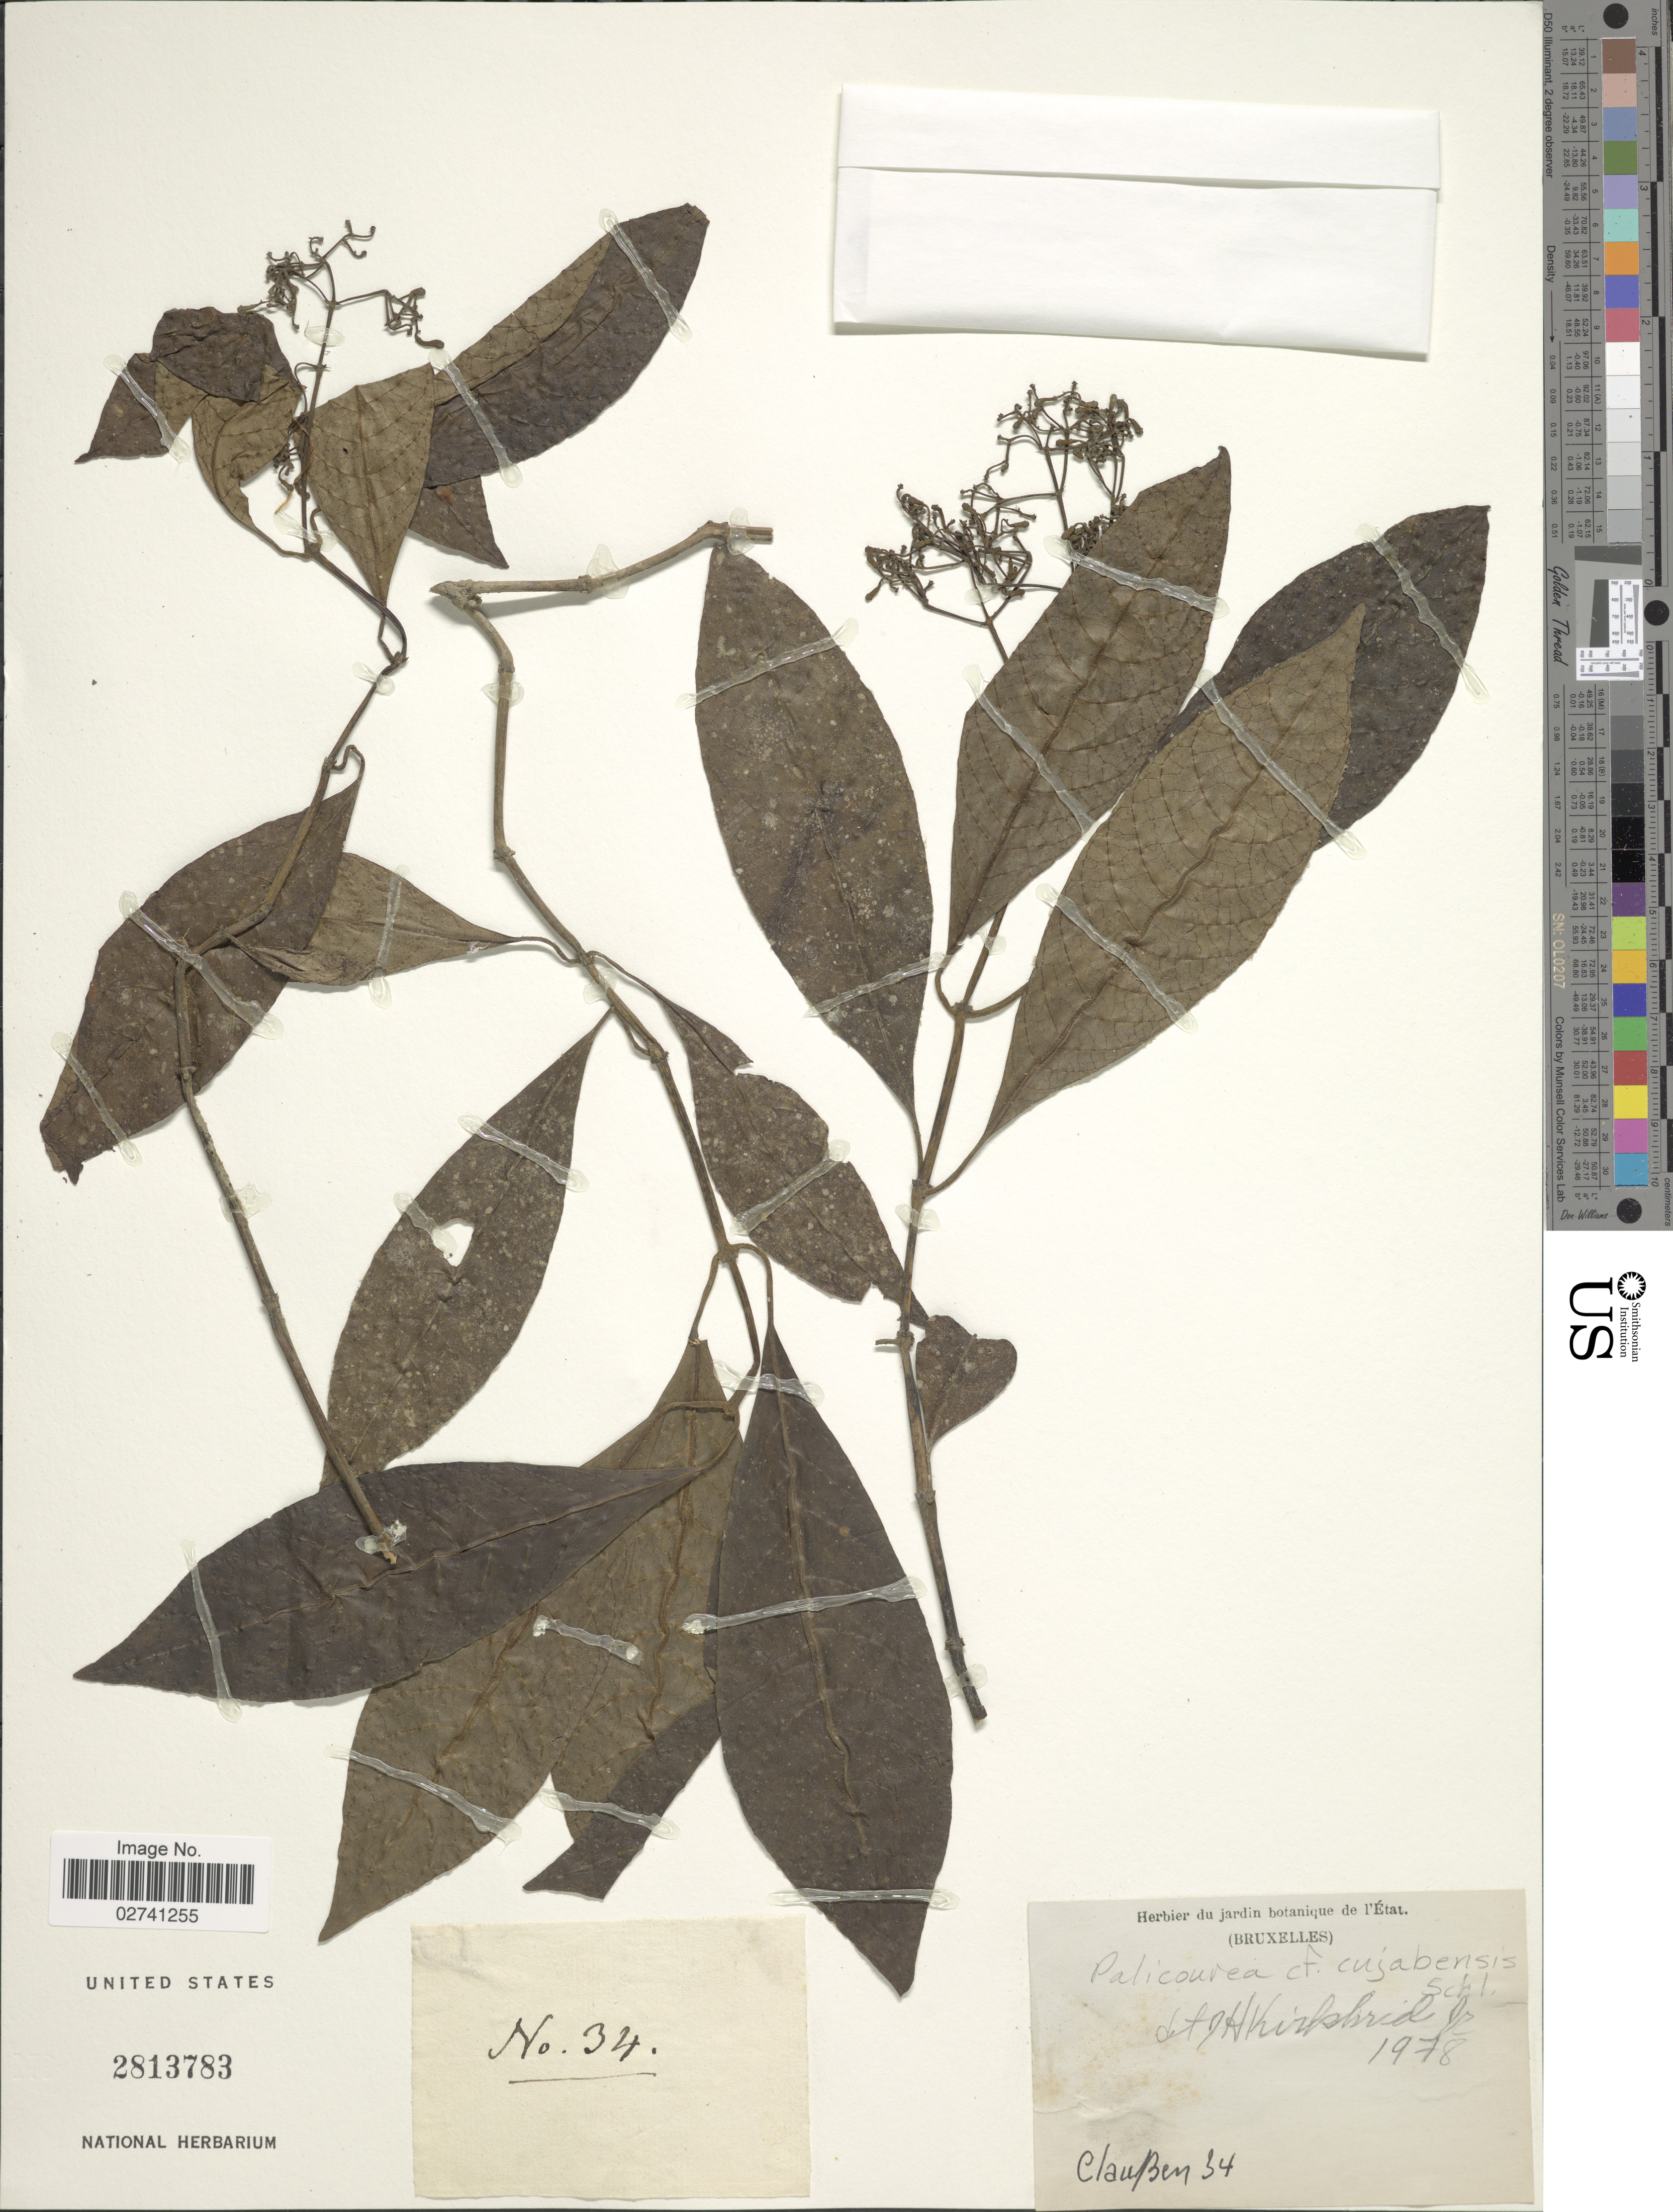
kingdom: Plantae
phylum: Tracheophyta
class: Magnoliopsida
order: Gentianales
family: Rubiaceae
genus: Palicourea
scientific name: Palicourea cujabensis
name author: Schltdl.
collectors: Clauben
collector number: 34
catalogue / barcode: US 2813783